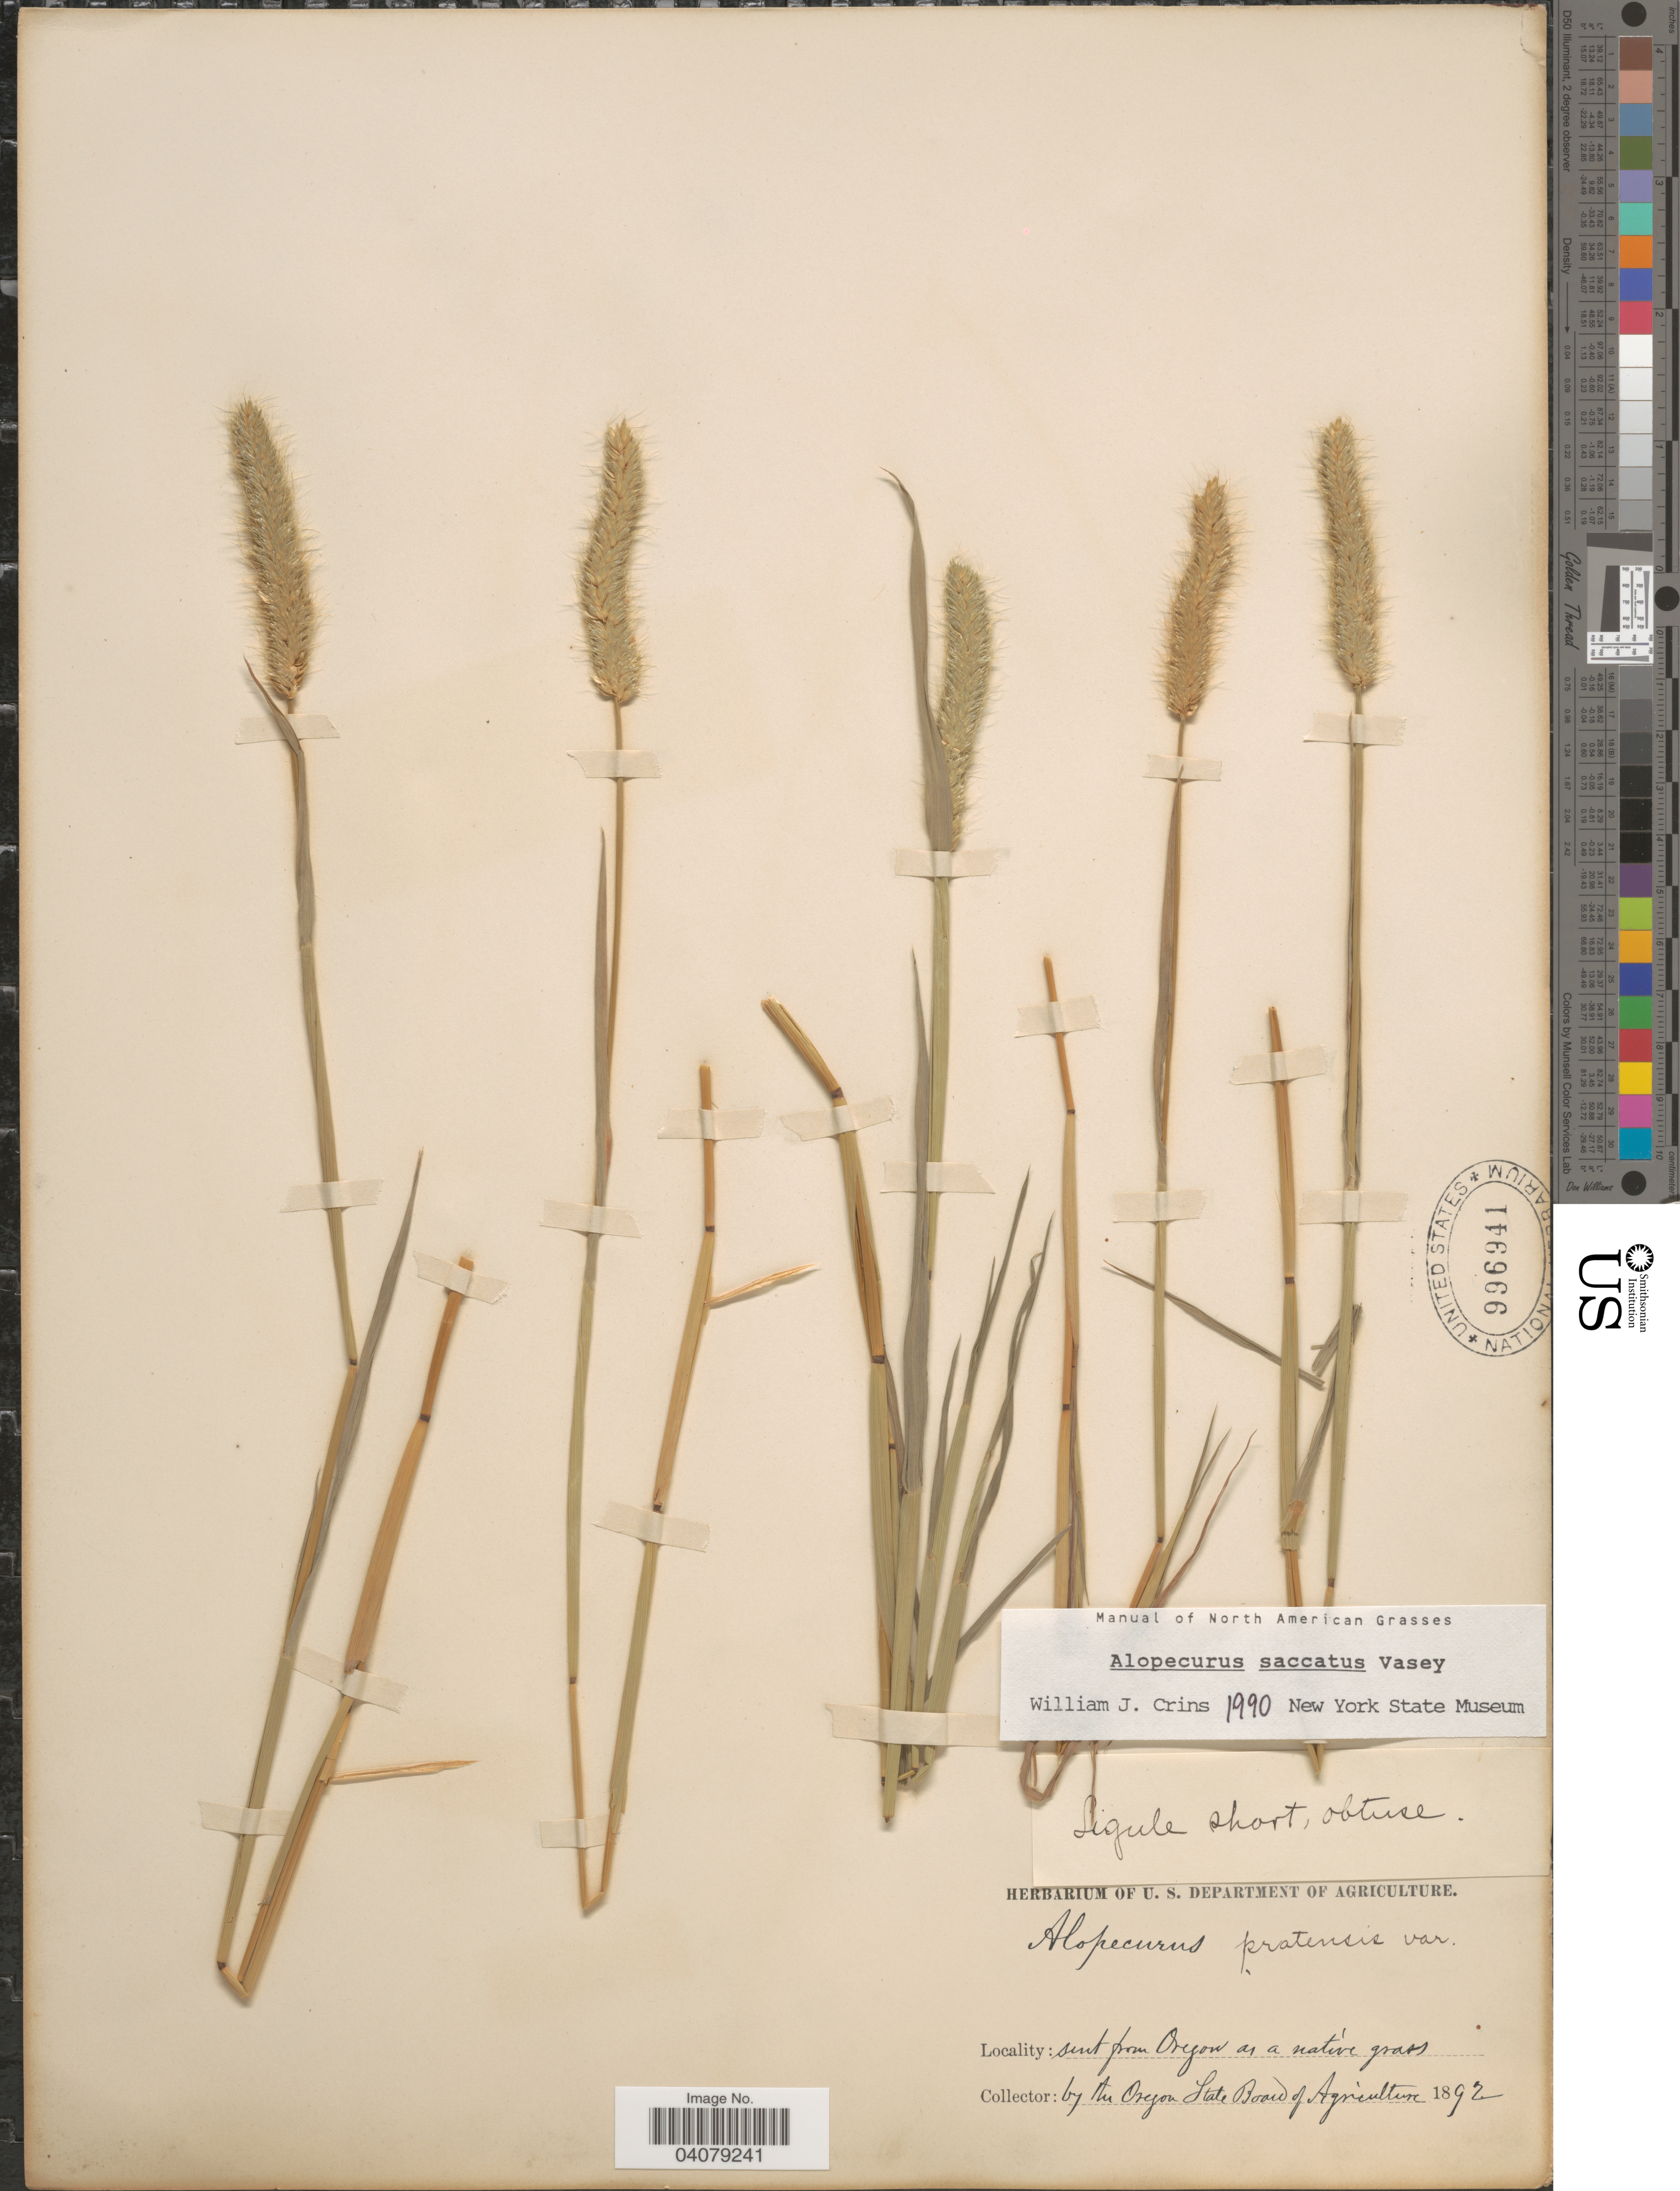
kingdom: Plantae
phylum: Tracheophyta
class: Liliopsida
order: Poales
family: Poaceae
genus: Alopecurus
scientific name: Alopecurus saccatus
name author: Vasey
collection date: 1892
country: United States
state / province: Oregon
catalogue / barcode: US 996941